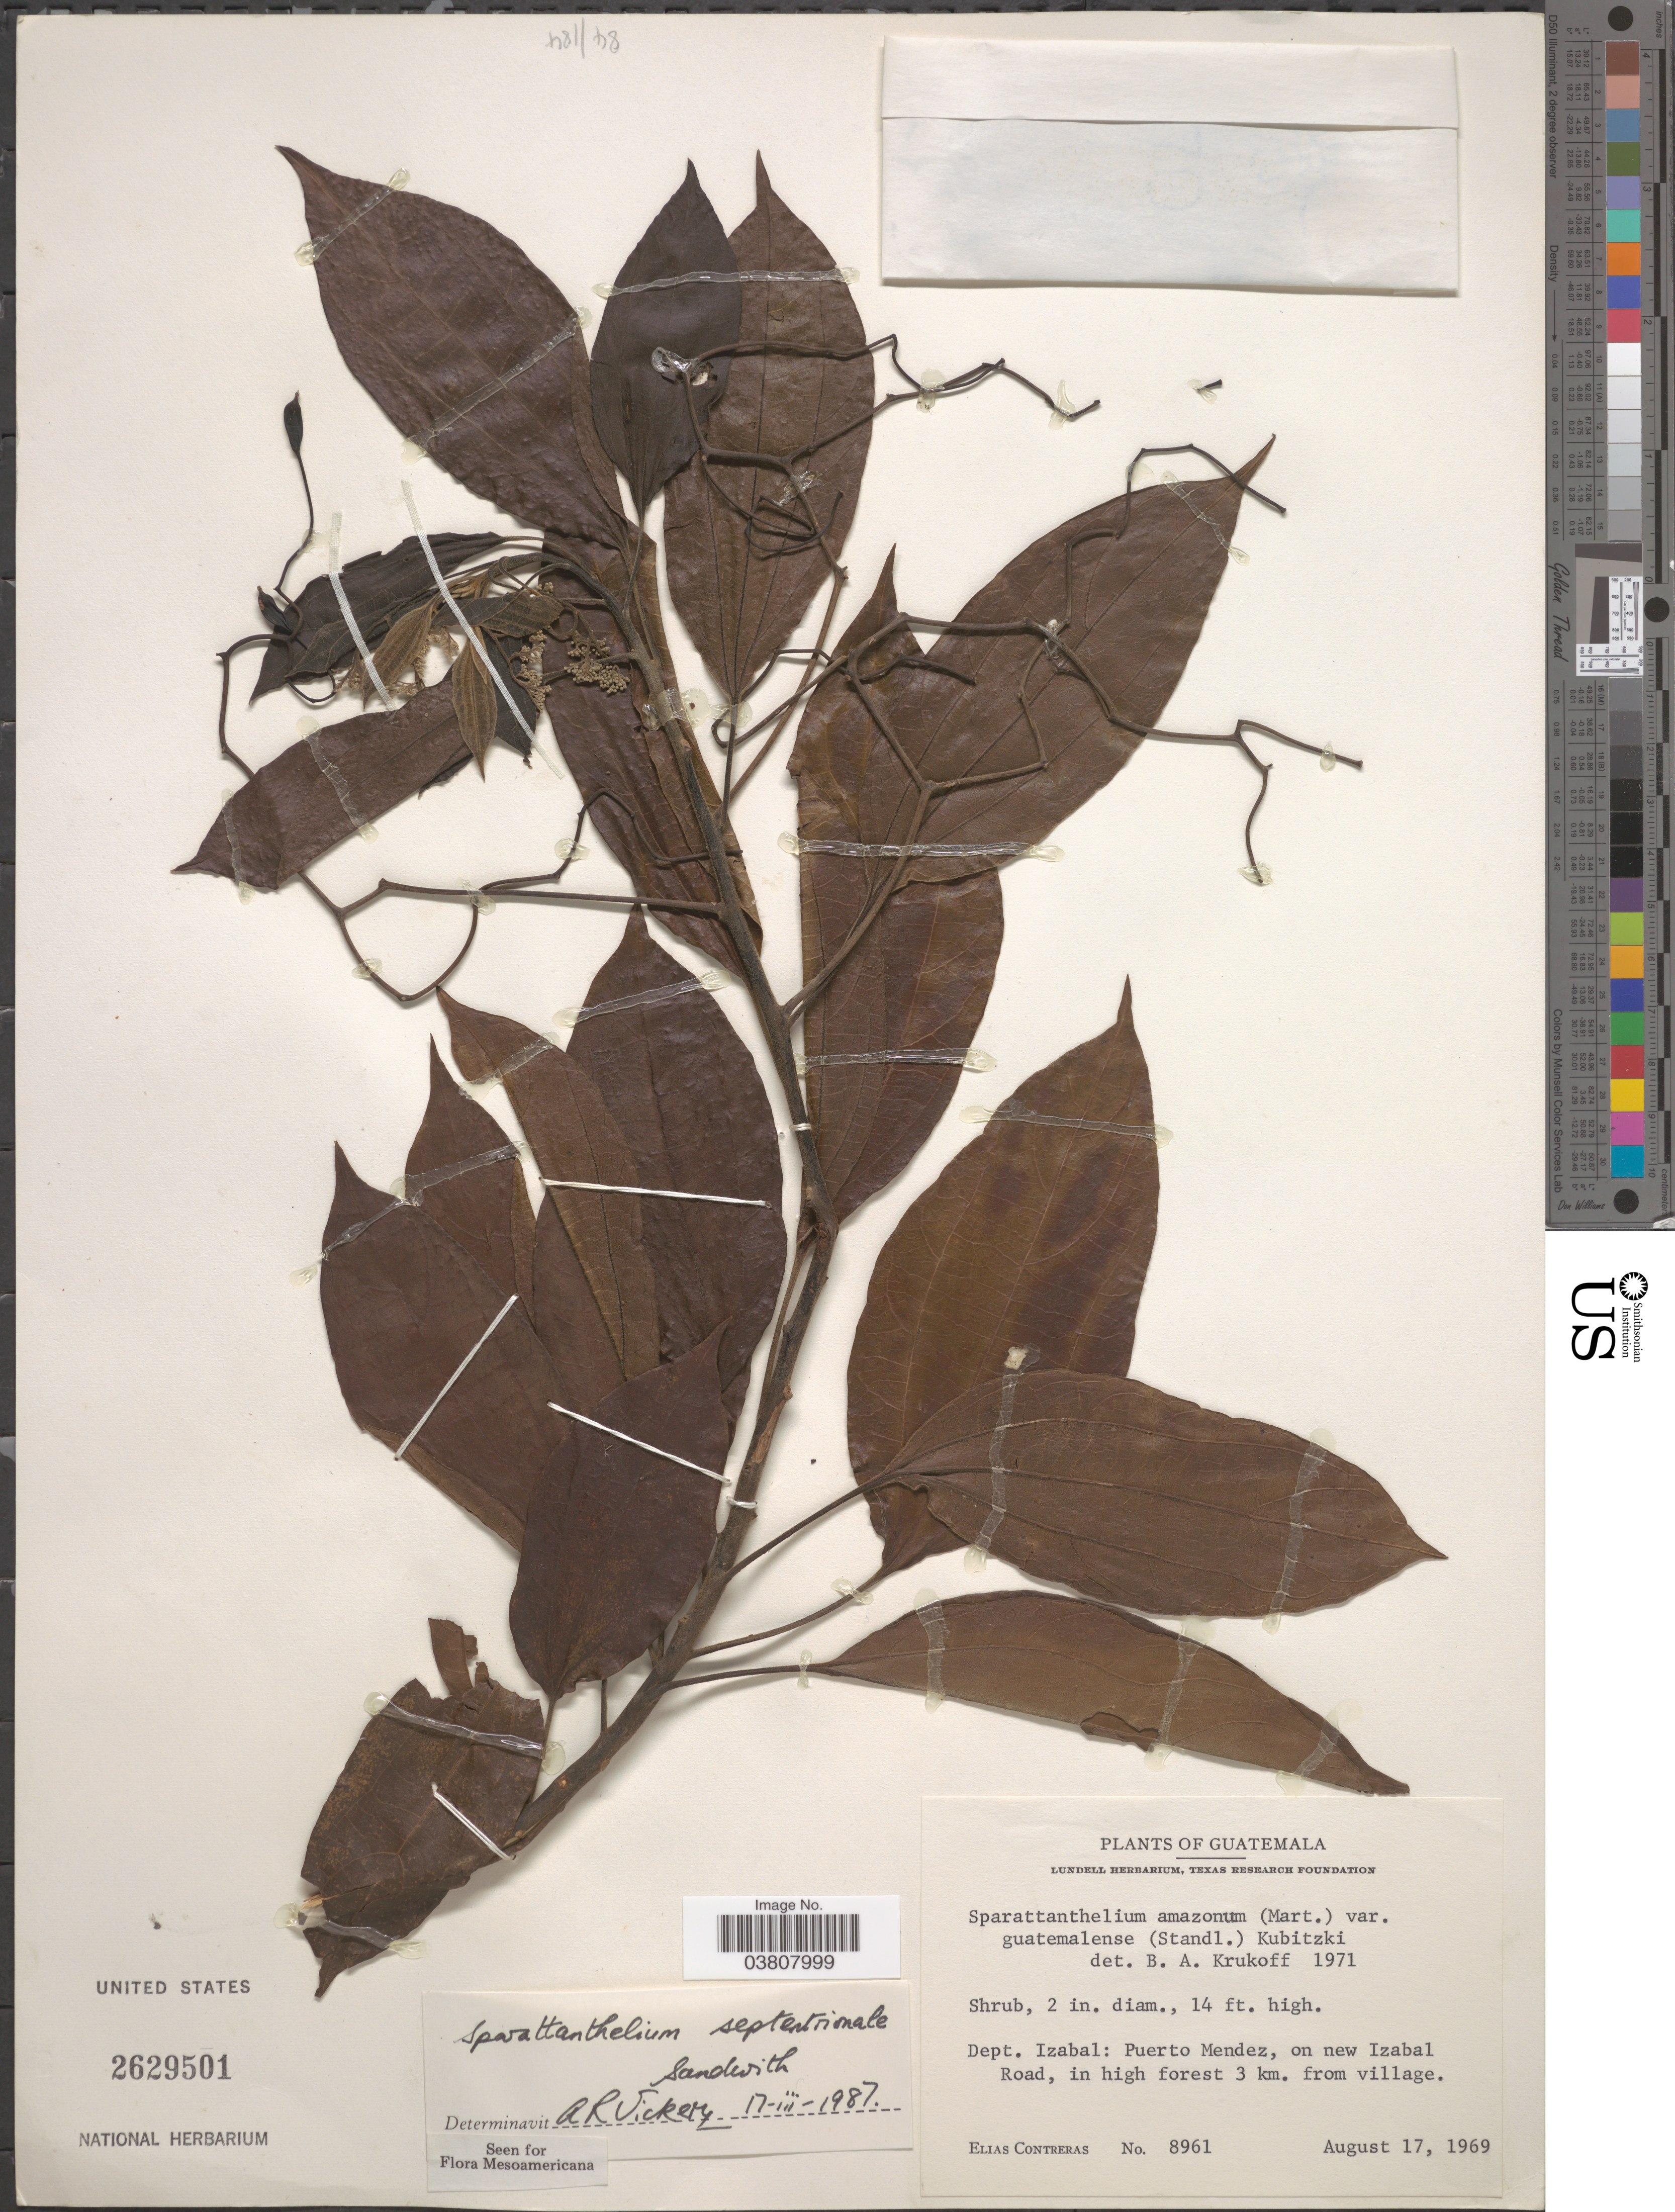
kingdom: Plantae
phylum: Tracheophyta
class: Magnoliopsida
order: Laurales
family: Hernandiaceae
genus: Sparattanthelium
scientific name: Sparattanthelium septentrionale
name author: Sandwith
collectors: E. Contreras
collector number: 8961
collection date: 1969-08-17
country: Guatemala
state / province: Izabal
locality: Dept. Izabal: Puerto Mendez, on new Izabal Road, in high forest 3 km. from village.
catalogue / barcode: US 2629501